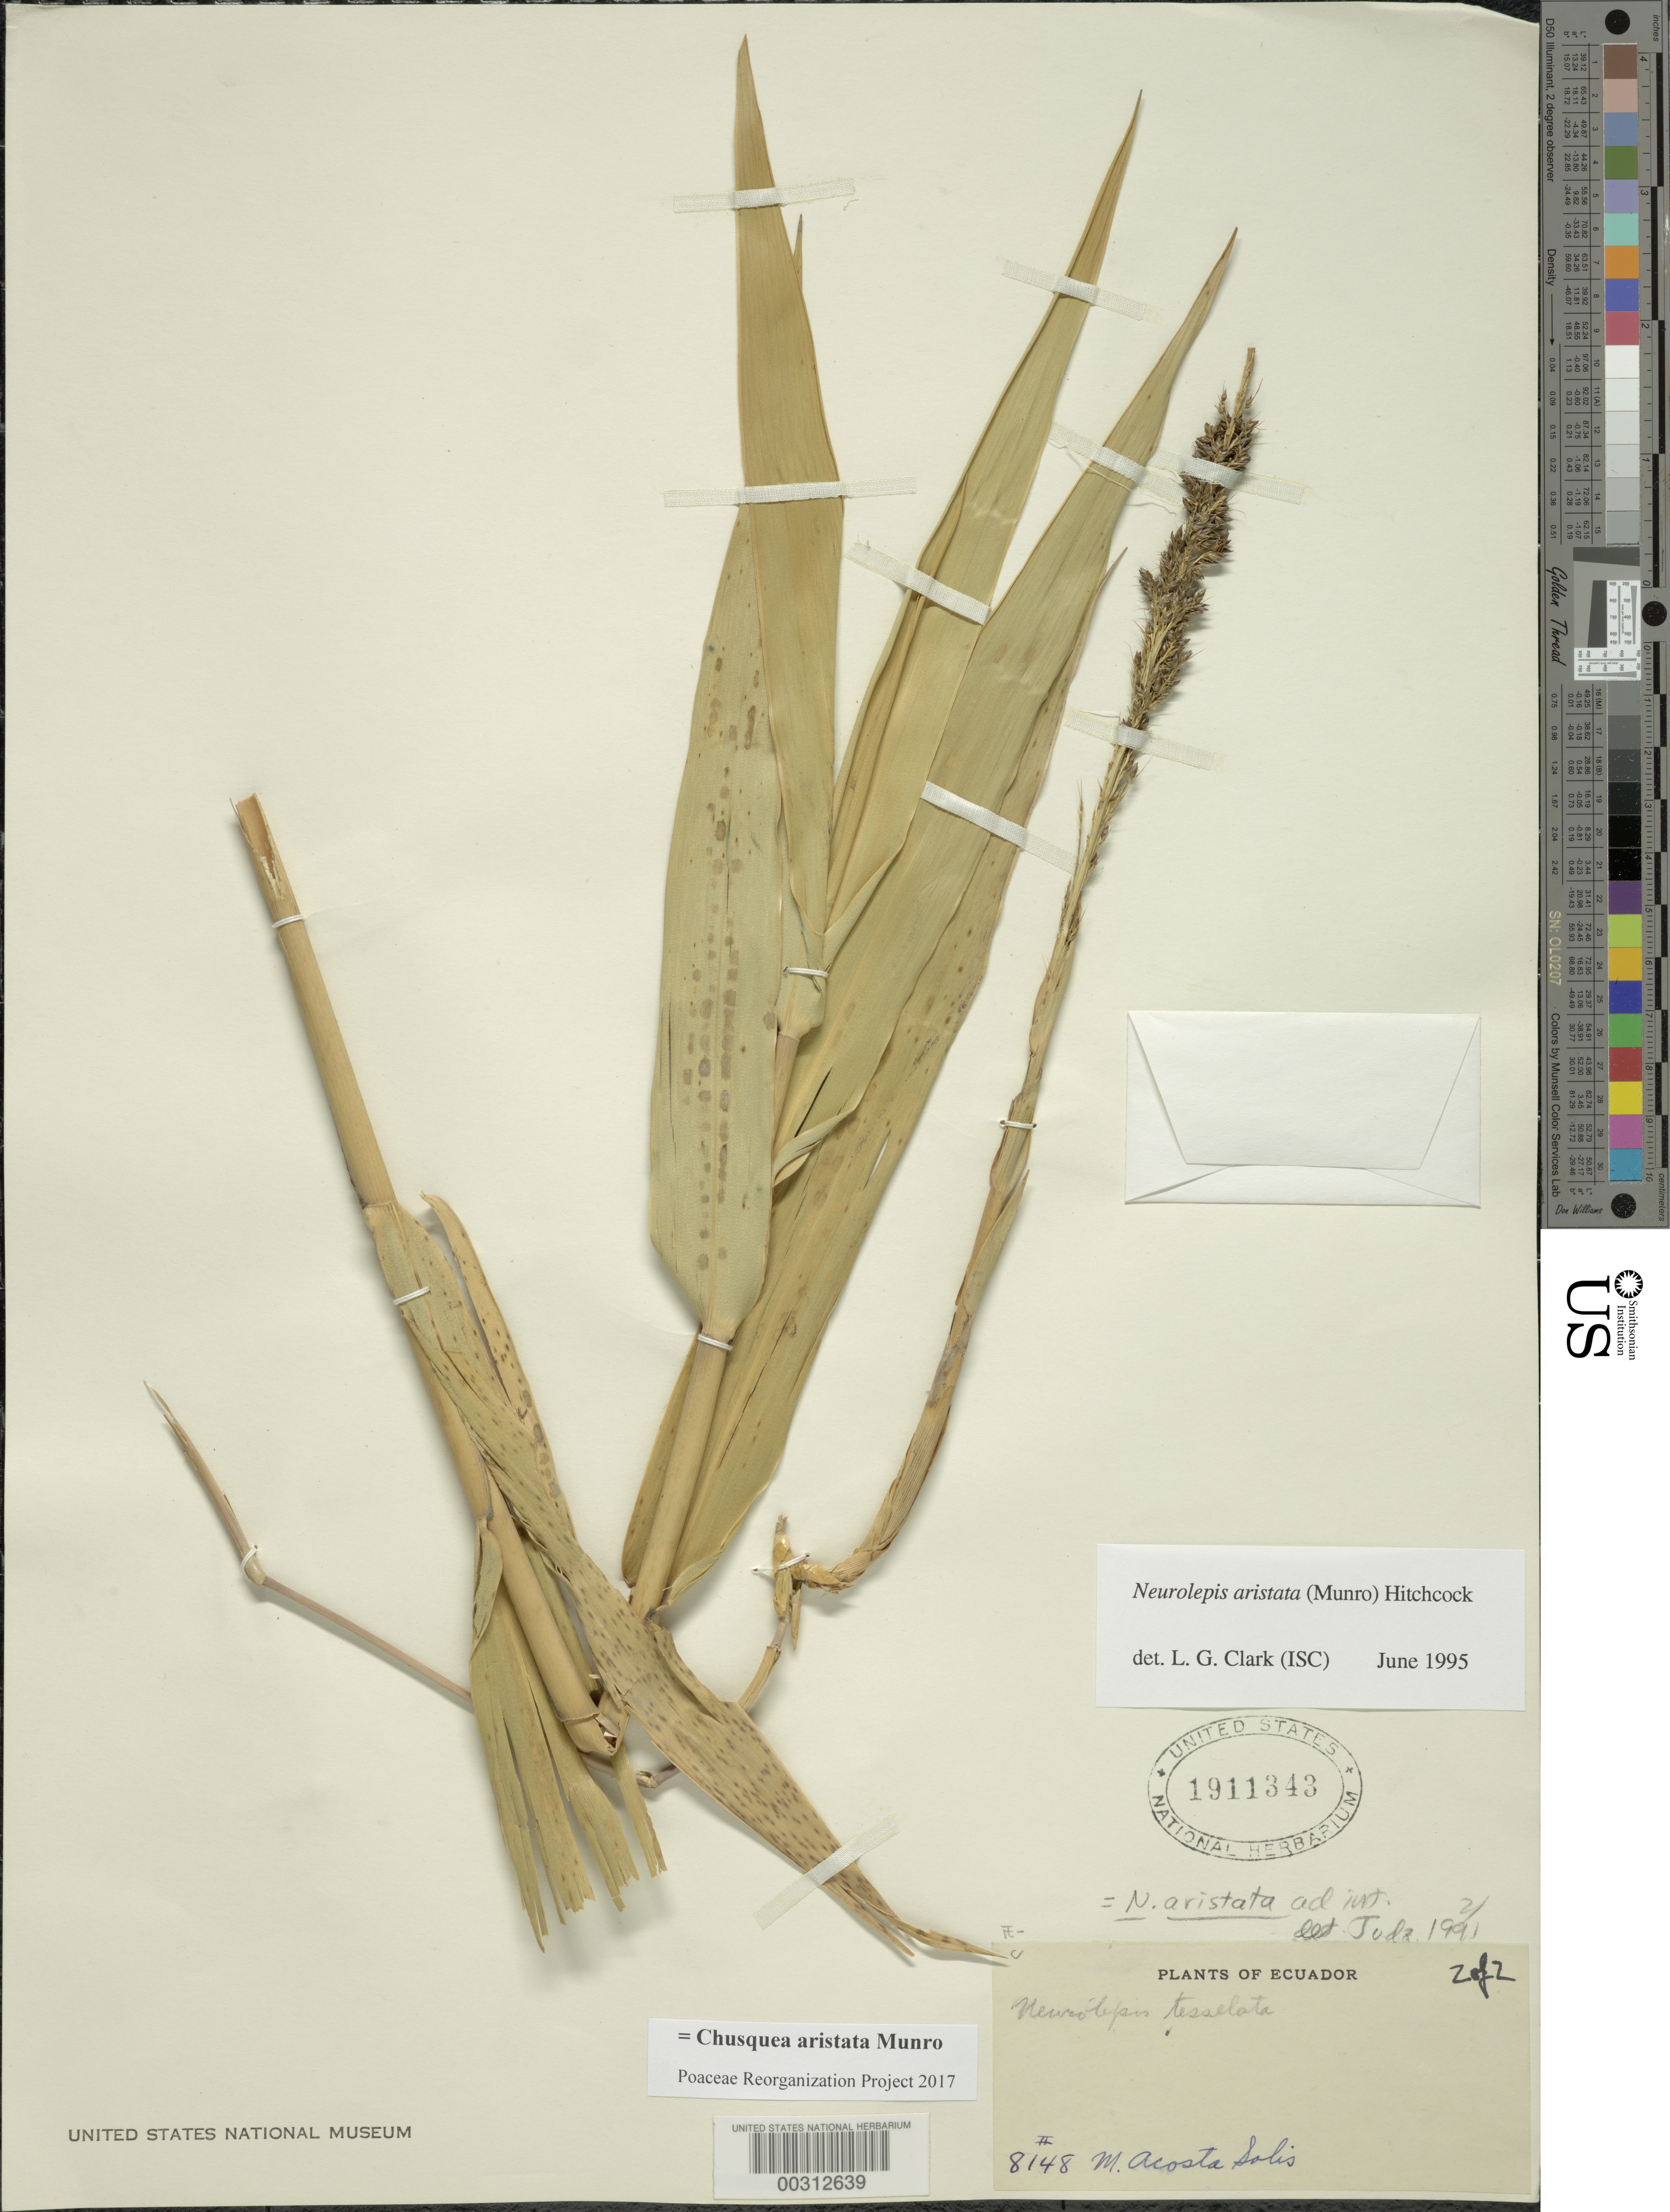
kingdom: Plantae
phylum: Tracheophyta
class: Liliopsida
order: Poales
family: Poaceae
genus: Chusquea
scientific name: Chusquea aristata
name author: Munro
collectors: M. Acosta Solis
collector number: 8148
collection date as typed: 04 Jun 1944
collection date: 1944-06-04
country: Ecuador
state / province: Pichincha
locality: Laguna chiqui, Cayambe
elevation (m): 3800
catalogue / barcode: US 1911343